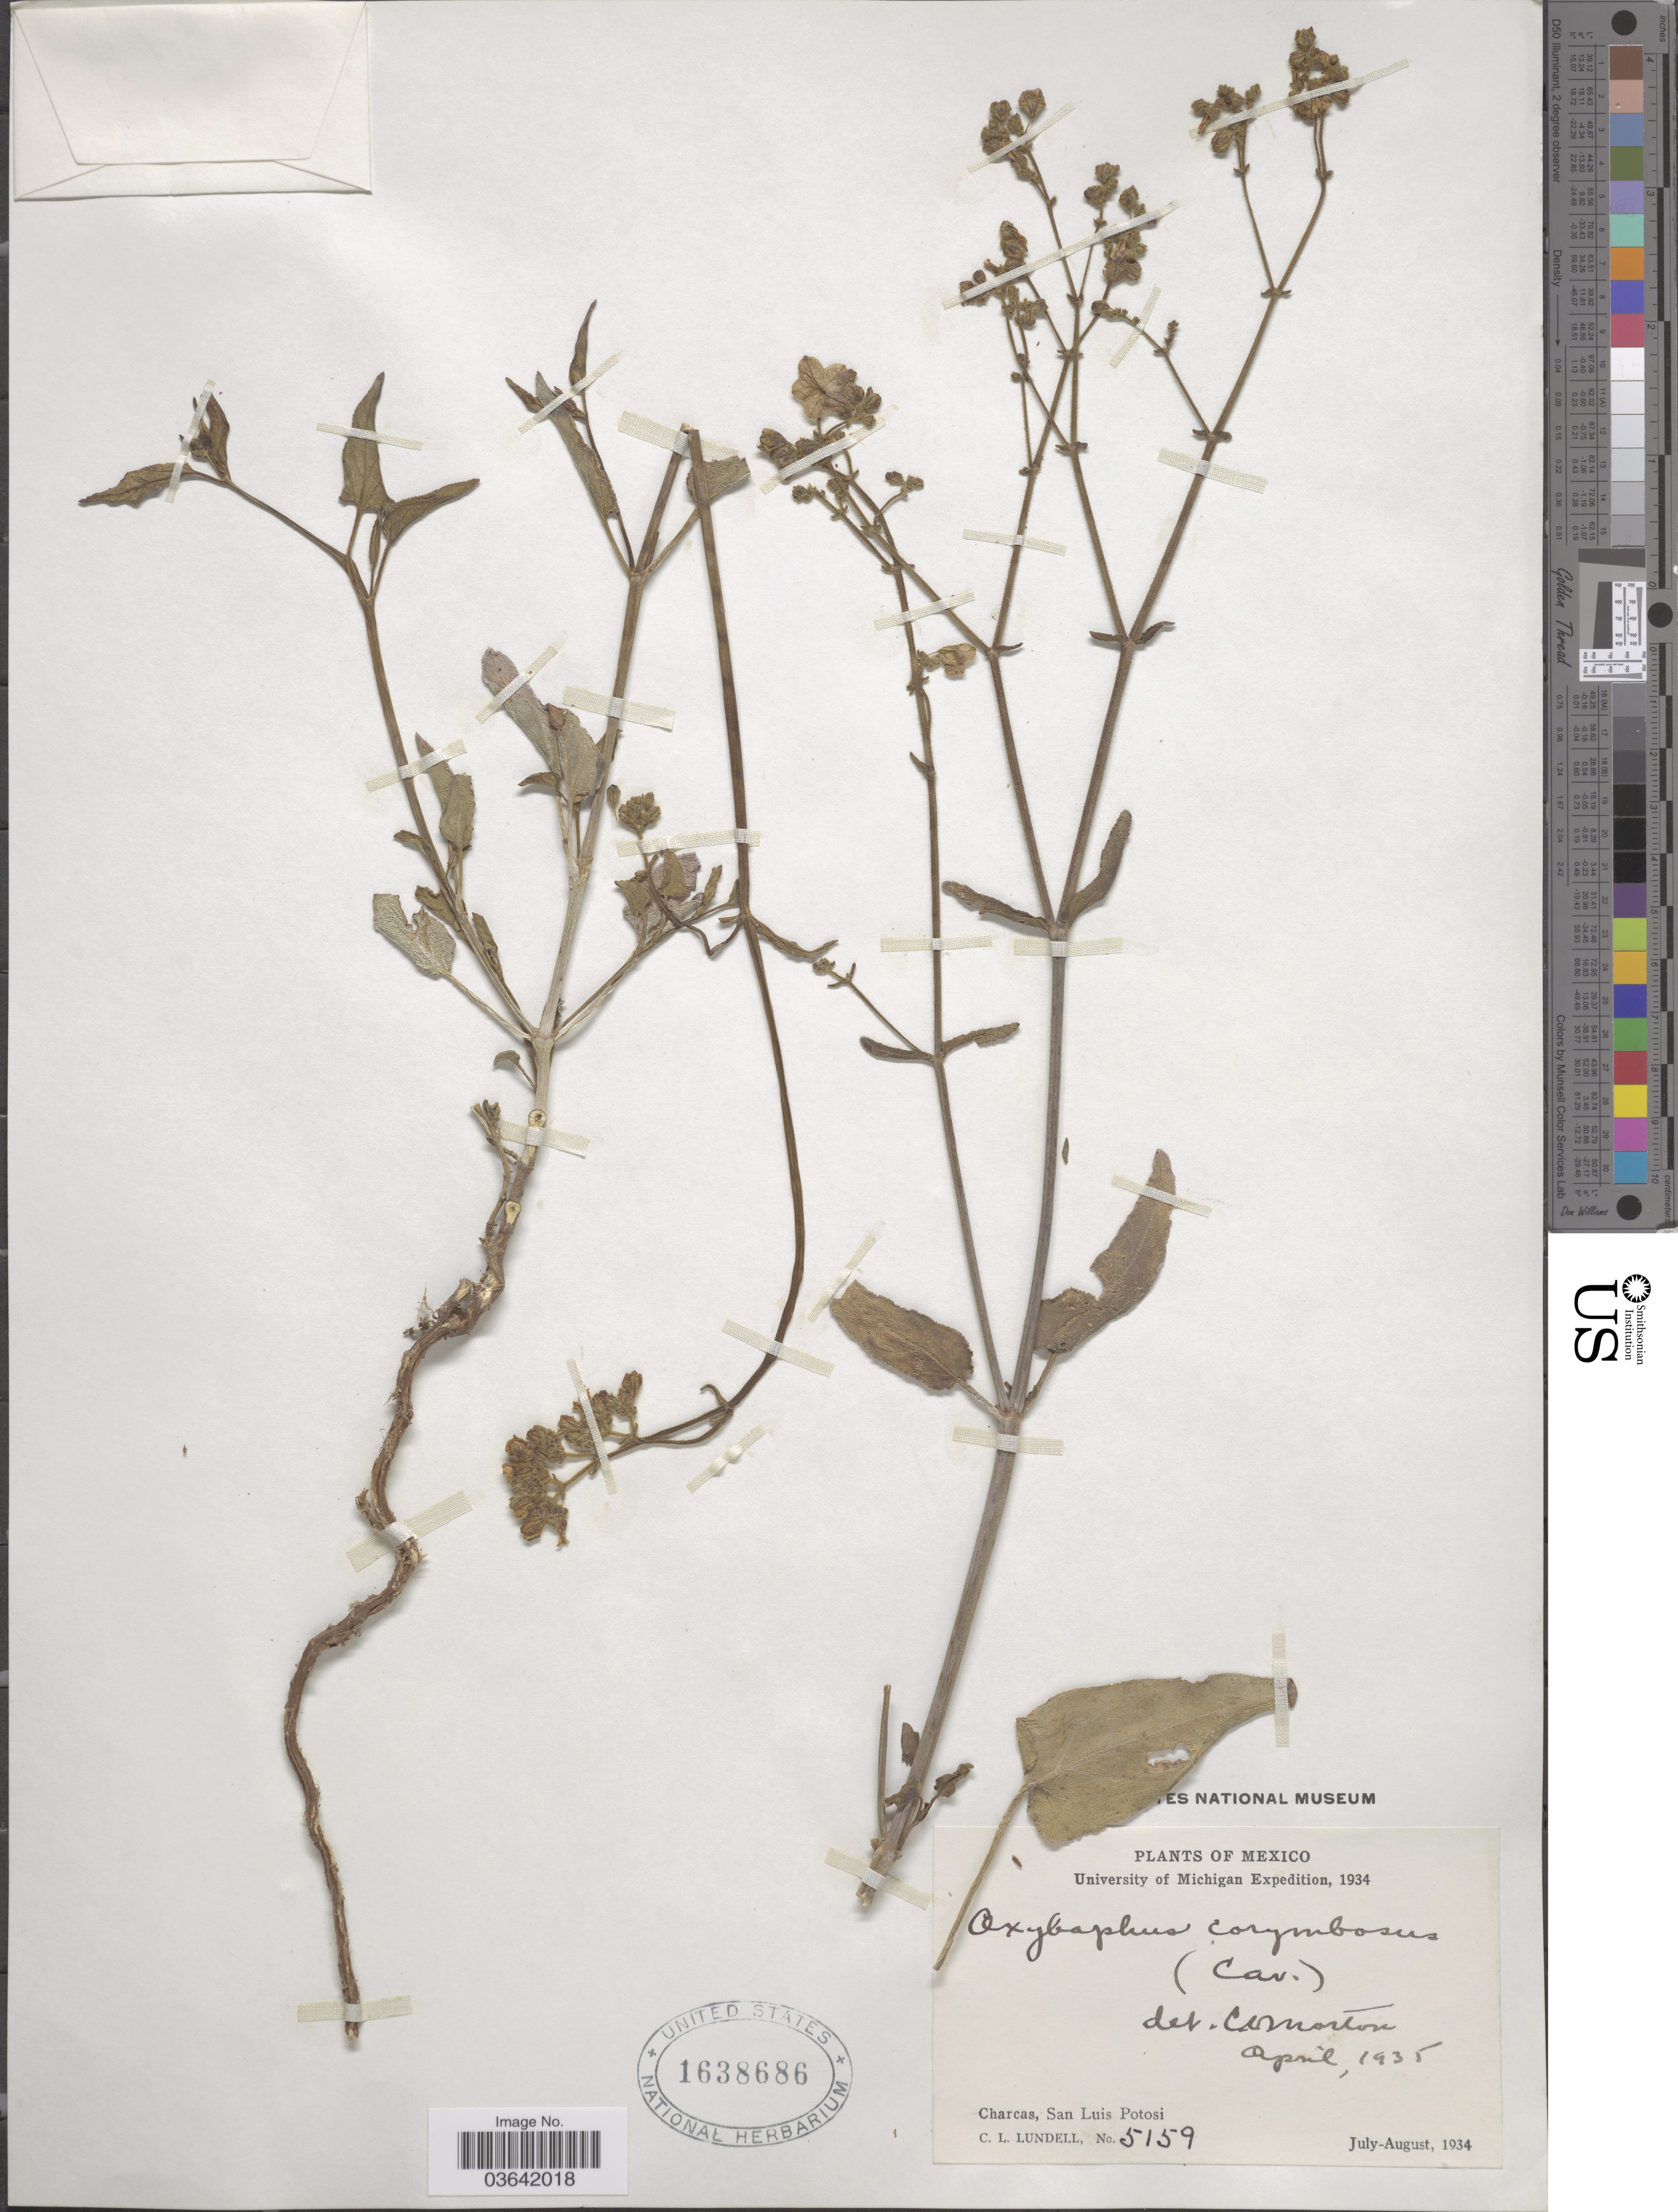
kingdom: Plantae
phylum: Tracheophyta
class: Magnoliopsida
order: Caryophyllales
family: Nyctaginaceae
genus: Mirabilis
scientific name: Mirabilis glabrifolia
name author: (Ort.) I.M. Johnst.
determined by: Strong, Mark T., (BOT), Smithsonian Institution - National Museum of Natural History (UNITED STATES)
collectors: C. L. Lundell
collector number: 5159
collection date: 1934-07/1934-08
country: Mexico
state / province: San Luis Potosí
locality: Charcas.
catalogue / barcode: US 1638686